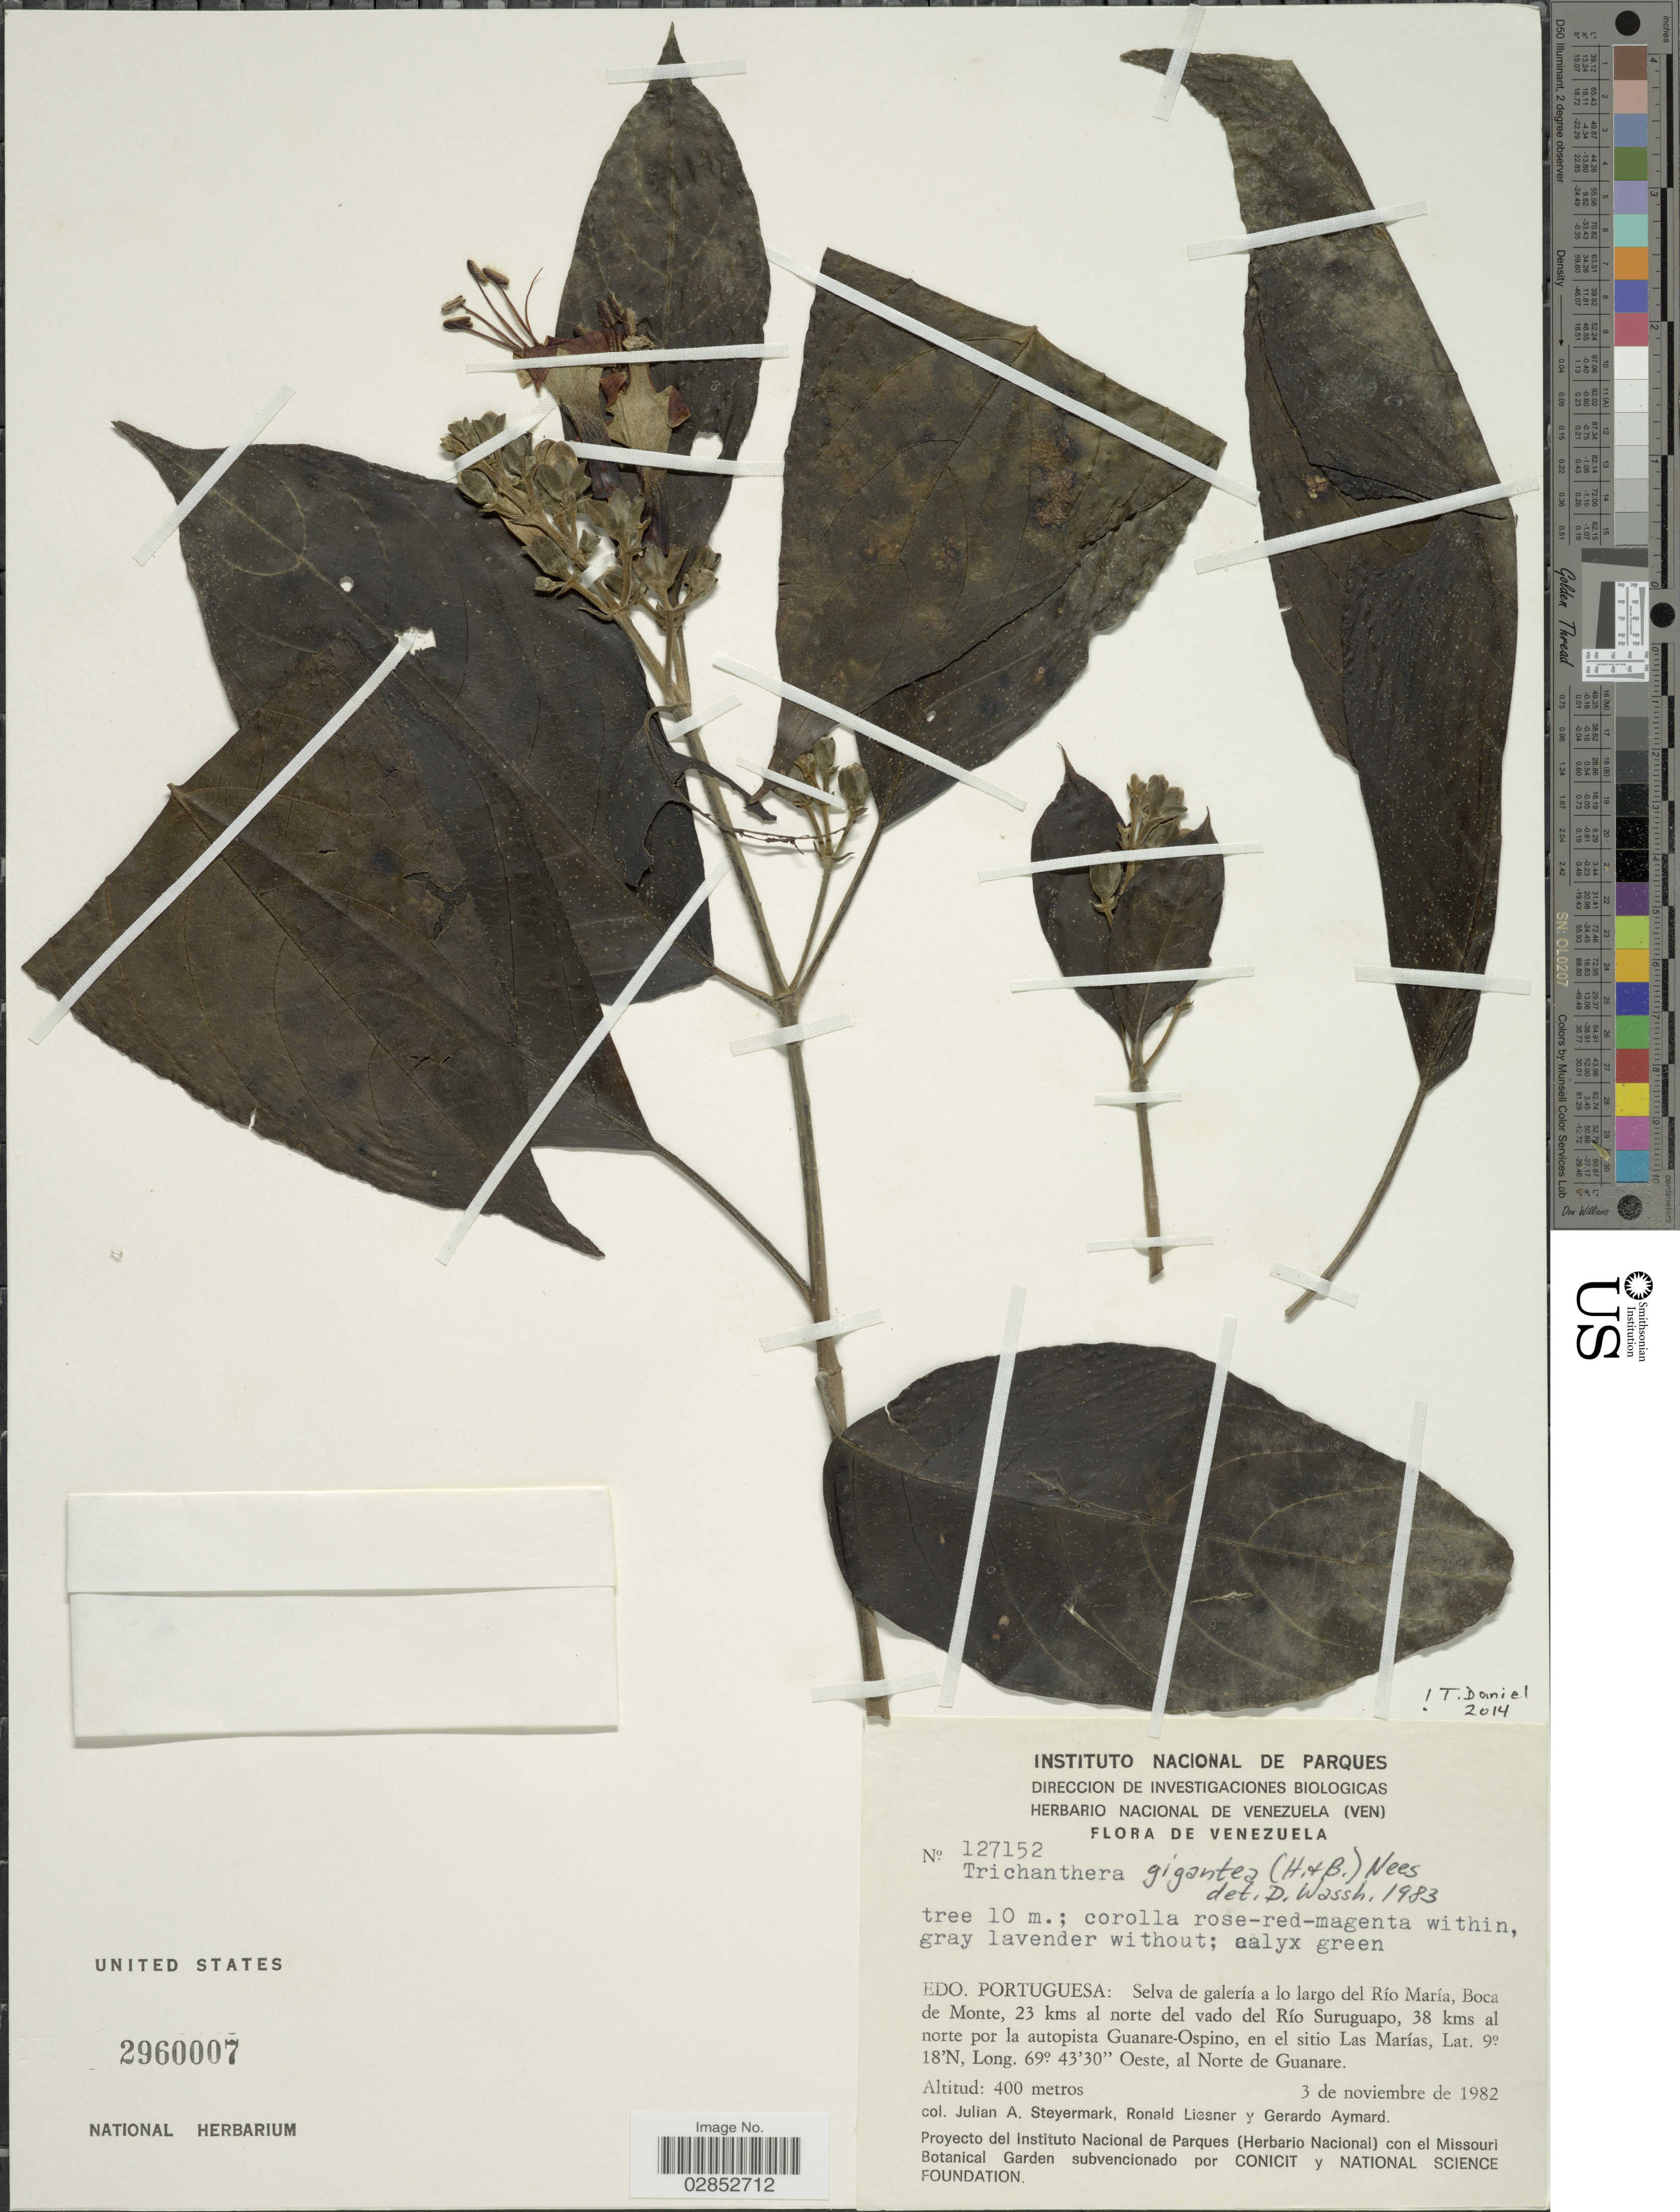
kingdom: Plantae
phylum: Tracheophyta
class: Magnoliopsida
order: Lamiales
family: Acanthaceae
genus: Trichanthera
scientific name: Trichanthera gigantea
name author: (Bonpl.) Nees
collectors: J. Steyermark, R. L. Liesner & G. A. Aymard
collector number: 127152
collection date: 1982-11-03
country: Venezuela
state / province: Portuguesa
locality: Selva de galería a lo largo del Río María, Boca de Monte, 23 kms al norte del vado del Río Suruguapo, 38 kms al norte por la autopista Guanare-Ospino, en el sitio Las Marías, al Norte de Guanare.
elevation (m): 400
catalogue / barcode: US 2960007